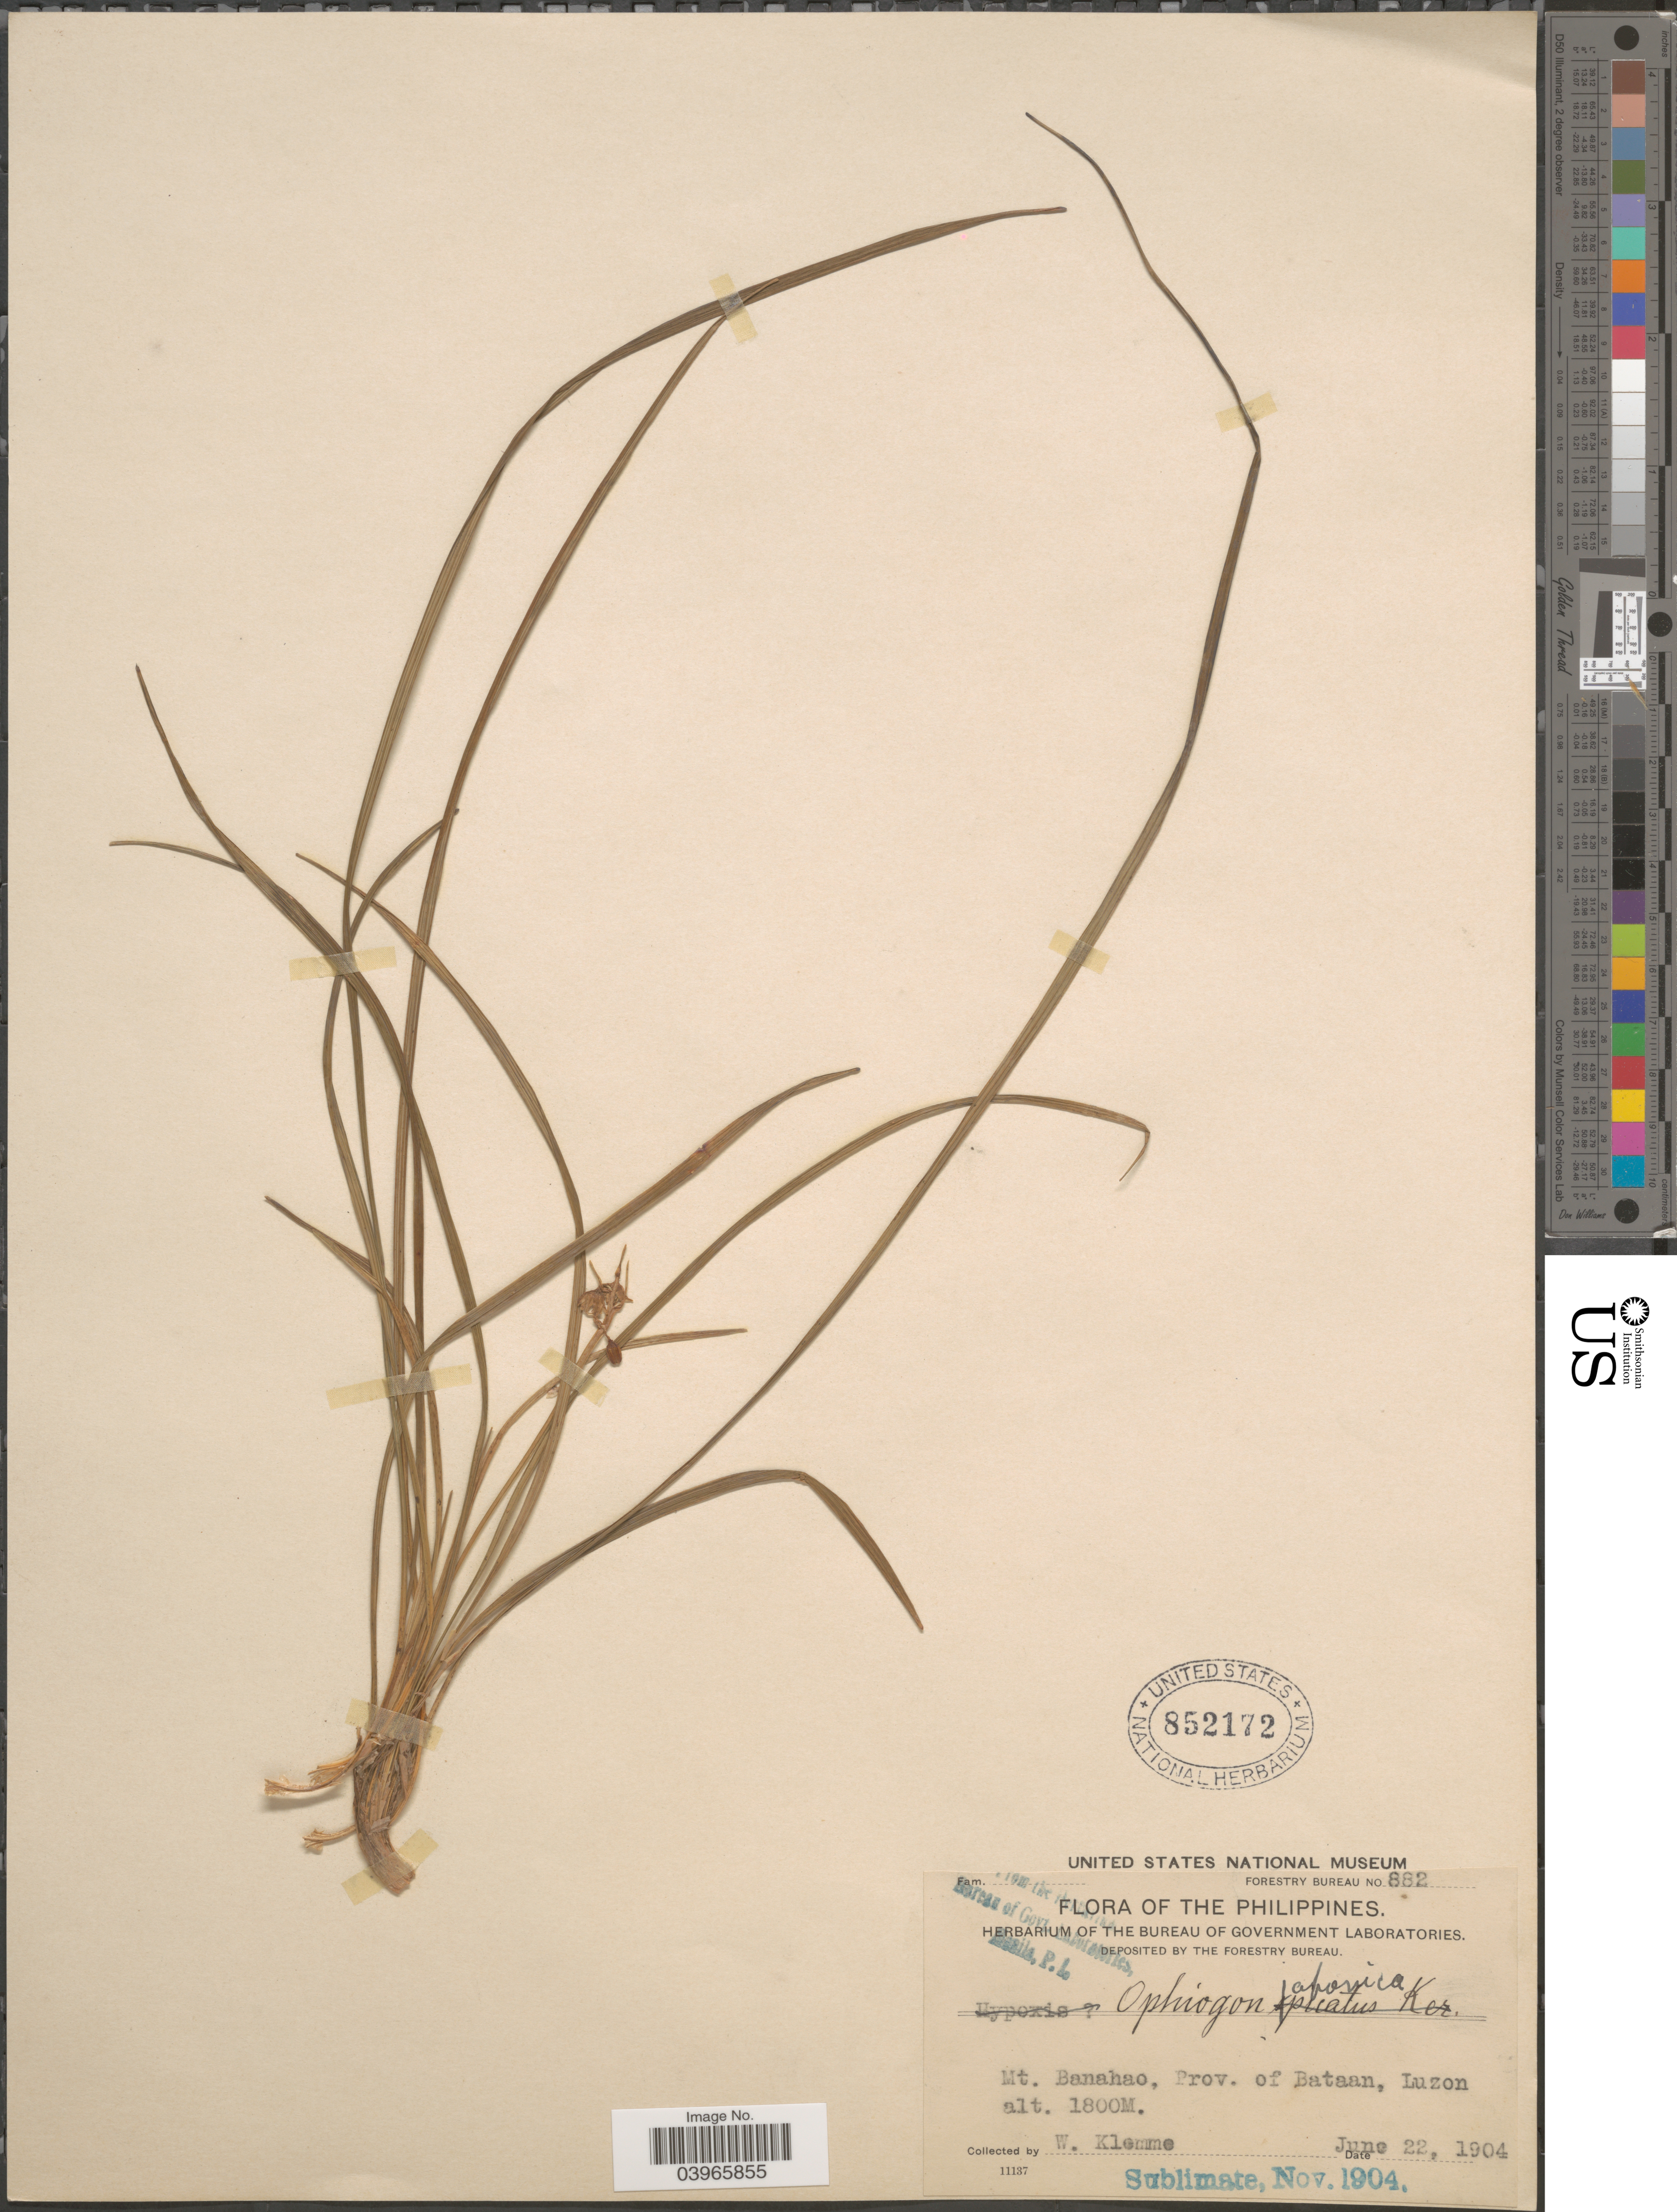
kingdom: Plantae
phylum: Tracheophyta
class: Liliopsida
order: Asparagales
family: Asparagaceae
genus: Ophiopogon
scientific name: Ophiopogon japonicus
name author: (L. f.) Ker Gawl.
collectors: W. Klemme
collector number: Forestry Bureau 882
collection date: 1904-06-22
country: Philippines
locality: Mt. Banahao, Prov. of Bataan, Luzon.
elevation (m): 1800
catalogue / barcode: US 852172